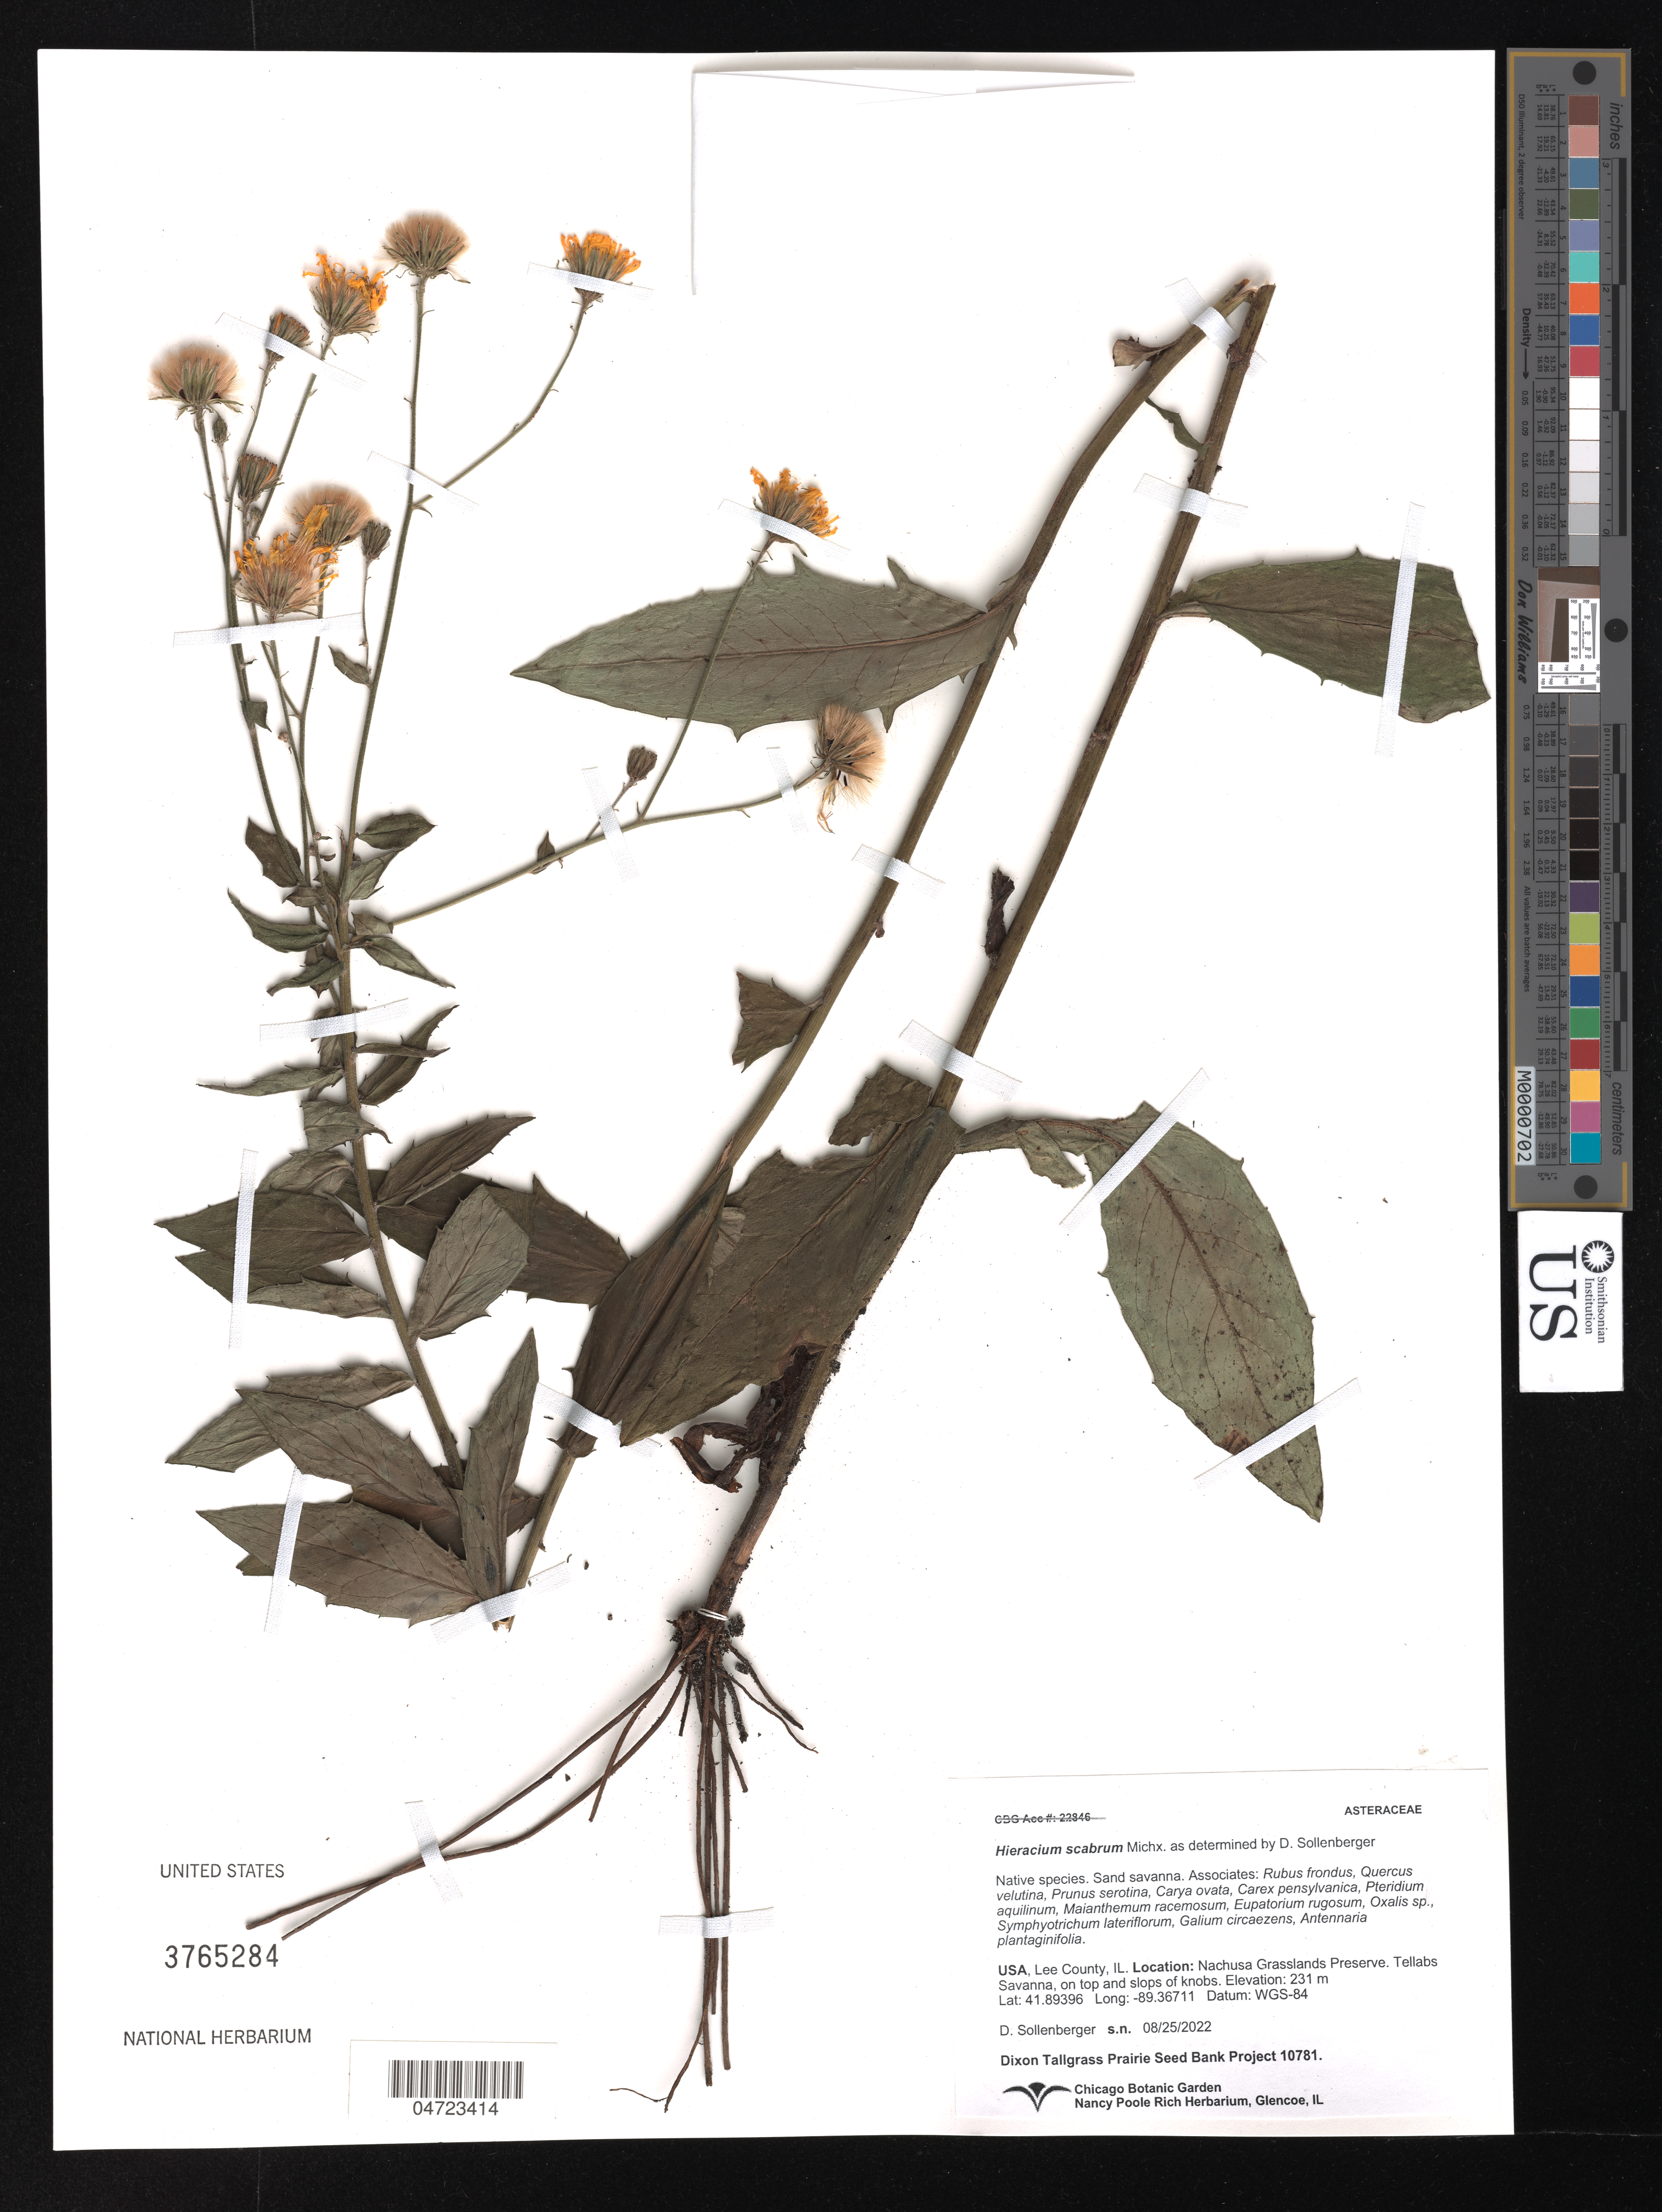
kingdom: Plantae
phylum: Tracheophyta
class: Magnoliopsida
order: Asterales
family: Asteraceae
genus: Hieracium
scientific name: Hieracium scabrum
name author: Michx.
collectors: D. Sollenberger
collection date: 2022-08-25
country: United States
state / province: Illinois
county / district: Lee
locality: Lee County. Nachusa Grasslands Preserve. Tellabs Savanna, on top and slops of knobs.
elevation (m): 231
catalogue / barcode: US 3765284